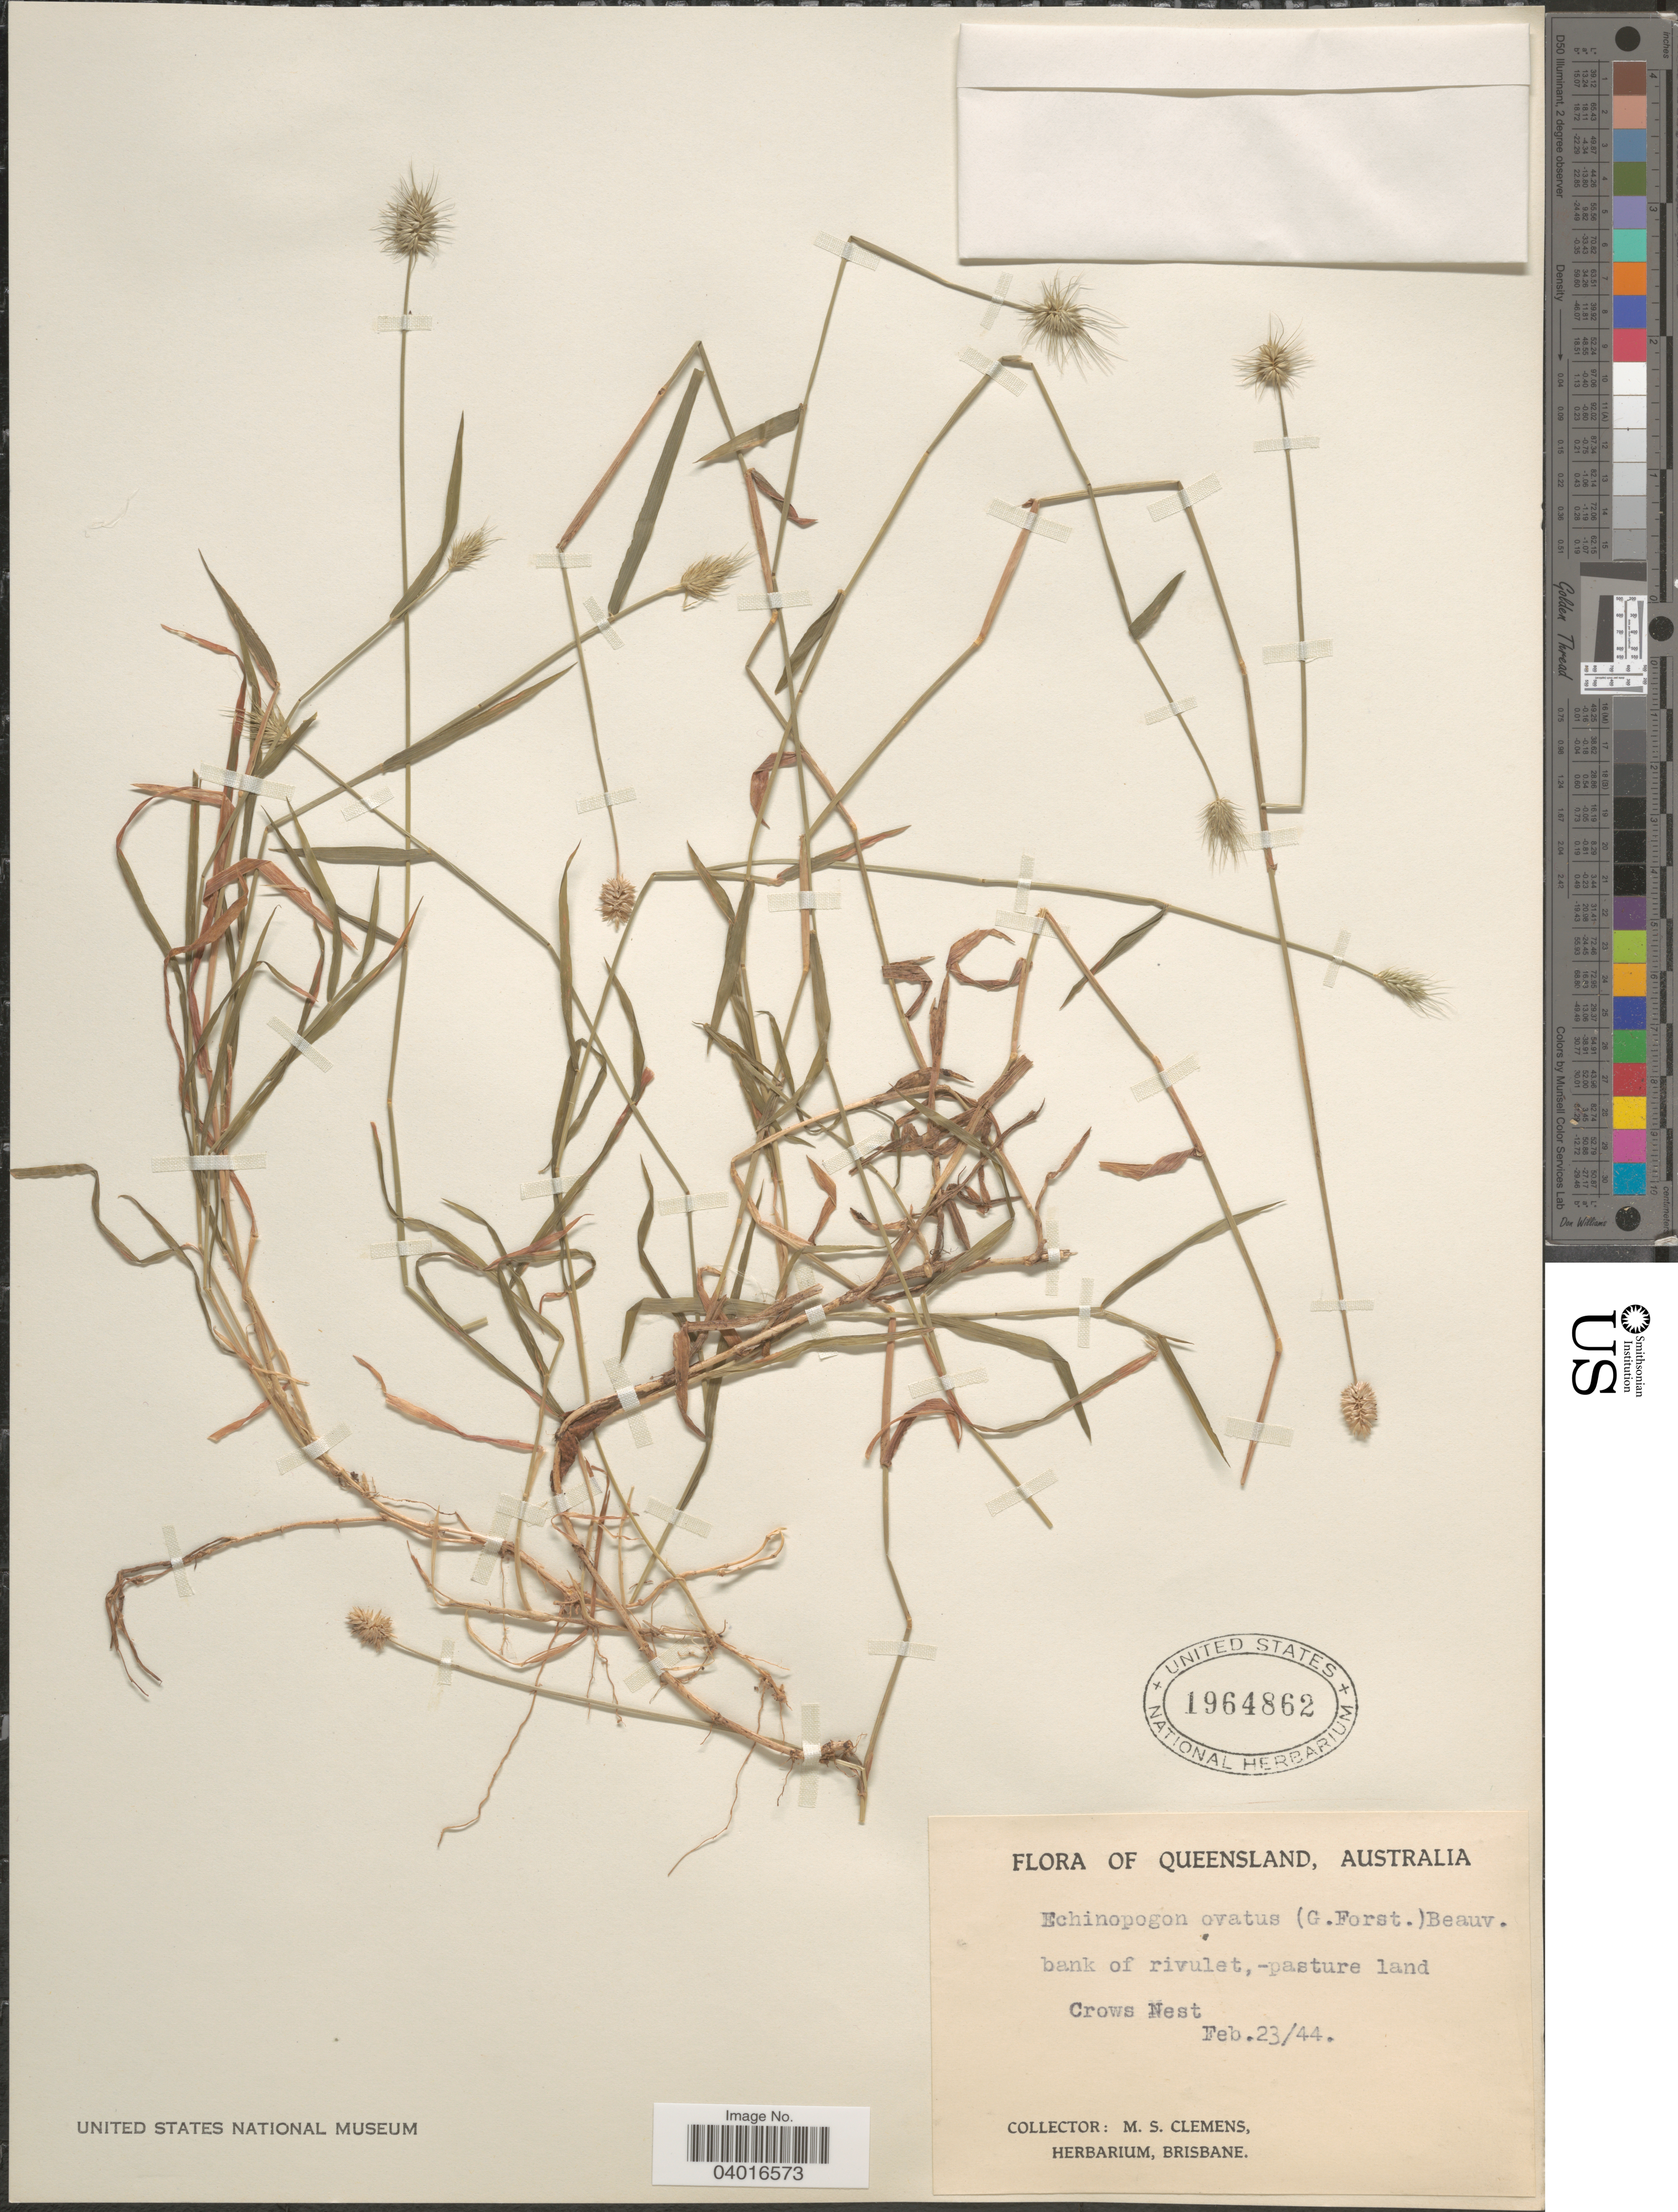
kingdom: Plantae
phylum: Tracheophyta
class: Liliopsida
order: Poales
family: Poaceae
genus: Echinopogon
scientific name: Echinopogon ovatus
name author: (G. Forst.) P. Beauv.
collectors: M. S. Clemens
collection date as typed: Transcribed d/m/y: 23/2/44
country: Australia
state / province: Queensland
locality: Bank of rivulet, -pasture land, Crows Nest.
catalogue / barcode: US 1964862